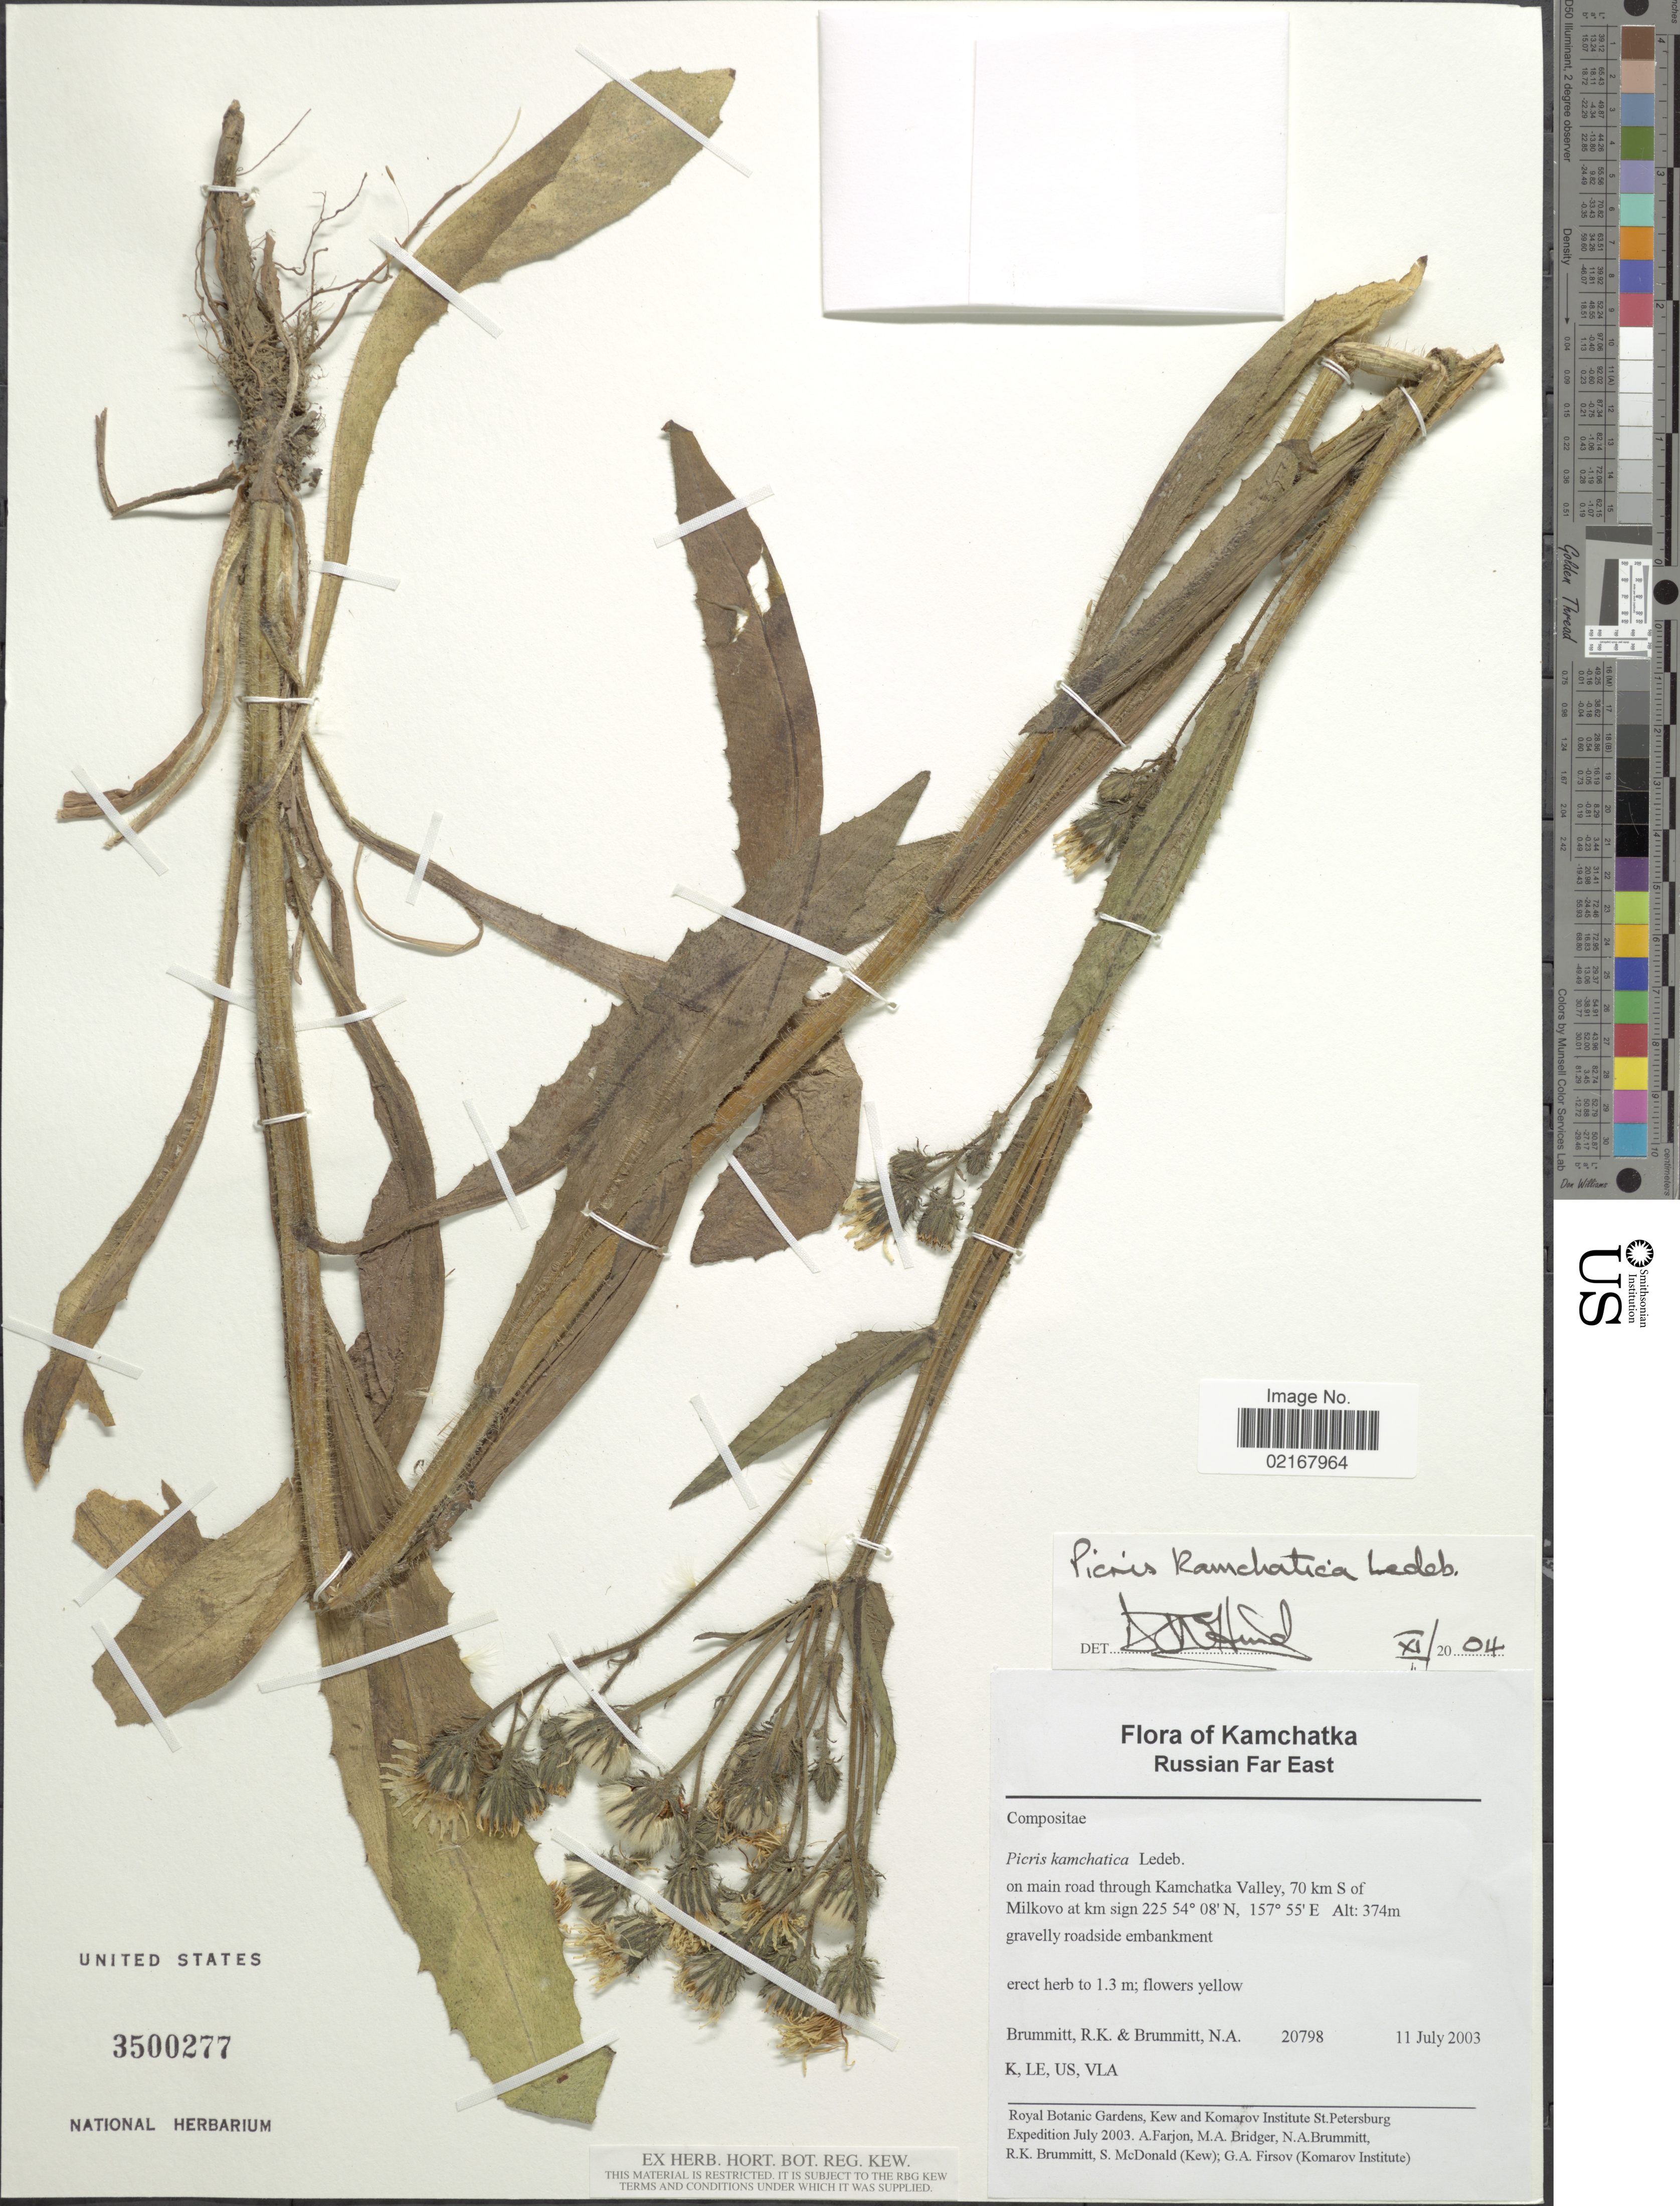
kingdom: Plantae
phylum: Tracheophyta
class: Magnoliopsida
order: Asterales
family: Asteraceae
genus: Picris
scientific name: Picris hieracioides subsp. kamtschatica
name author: (Ledeb.) Hultén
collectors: R. K. Brummitt & N. A . Brummitt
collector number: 20798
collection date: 2003-07-11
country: Russian Federation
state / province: Kamchatka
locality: Russian Far East, on main road through Kamchatka Valley, 70 km s of Milkovo at km sign 225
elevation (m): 374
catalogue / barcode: US 3500277